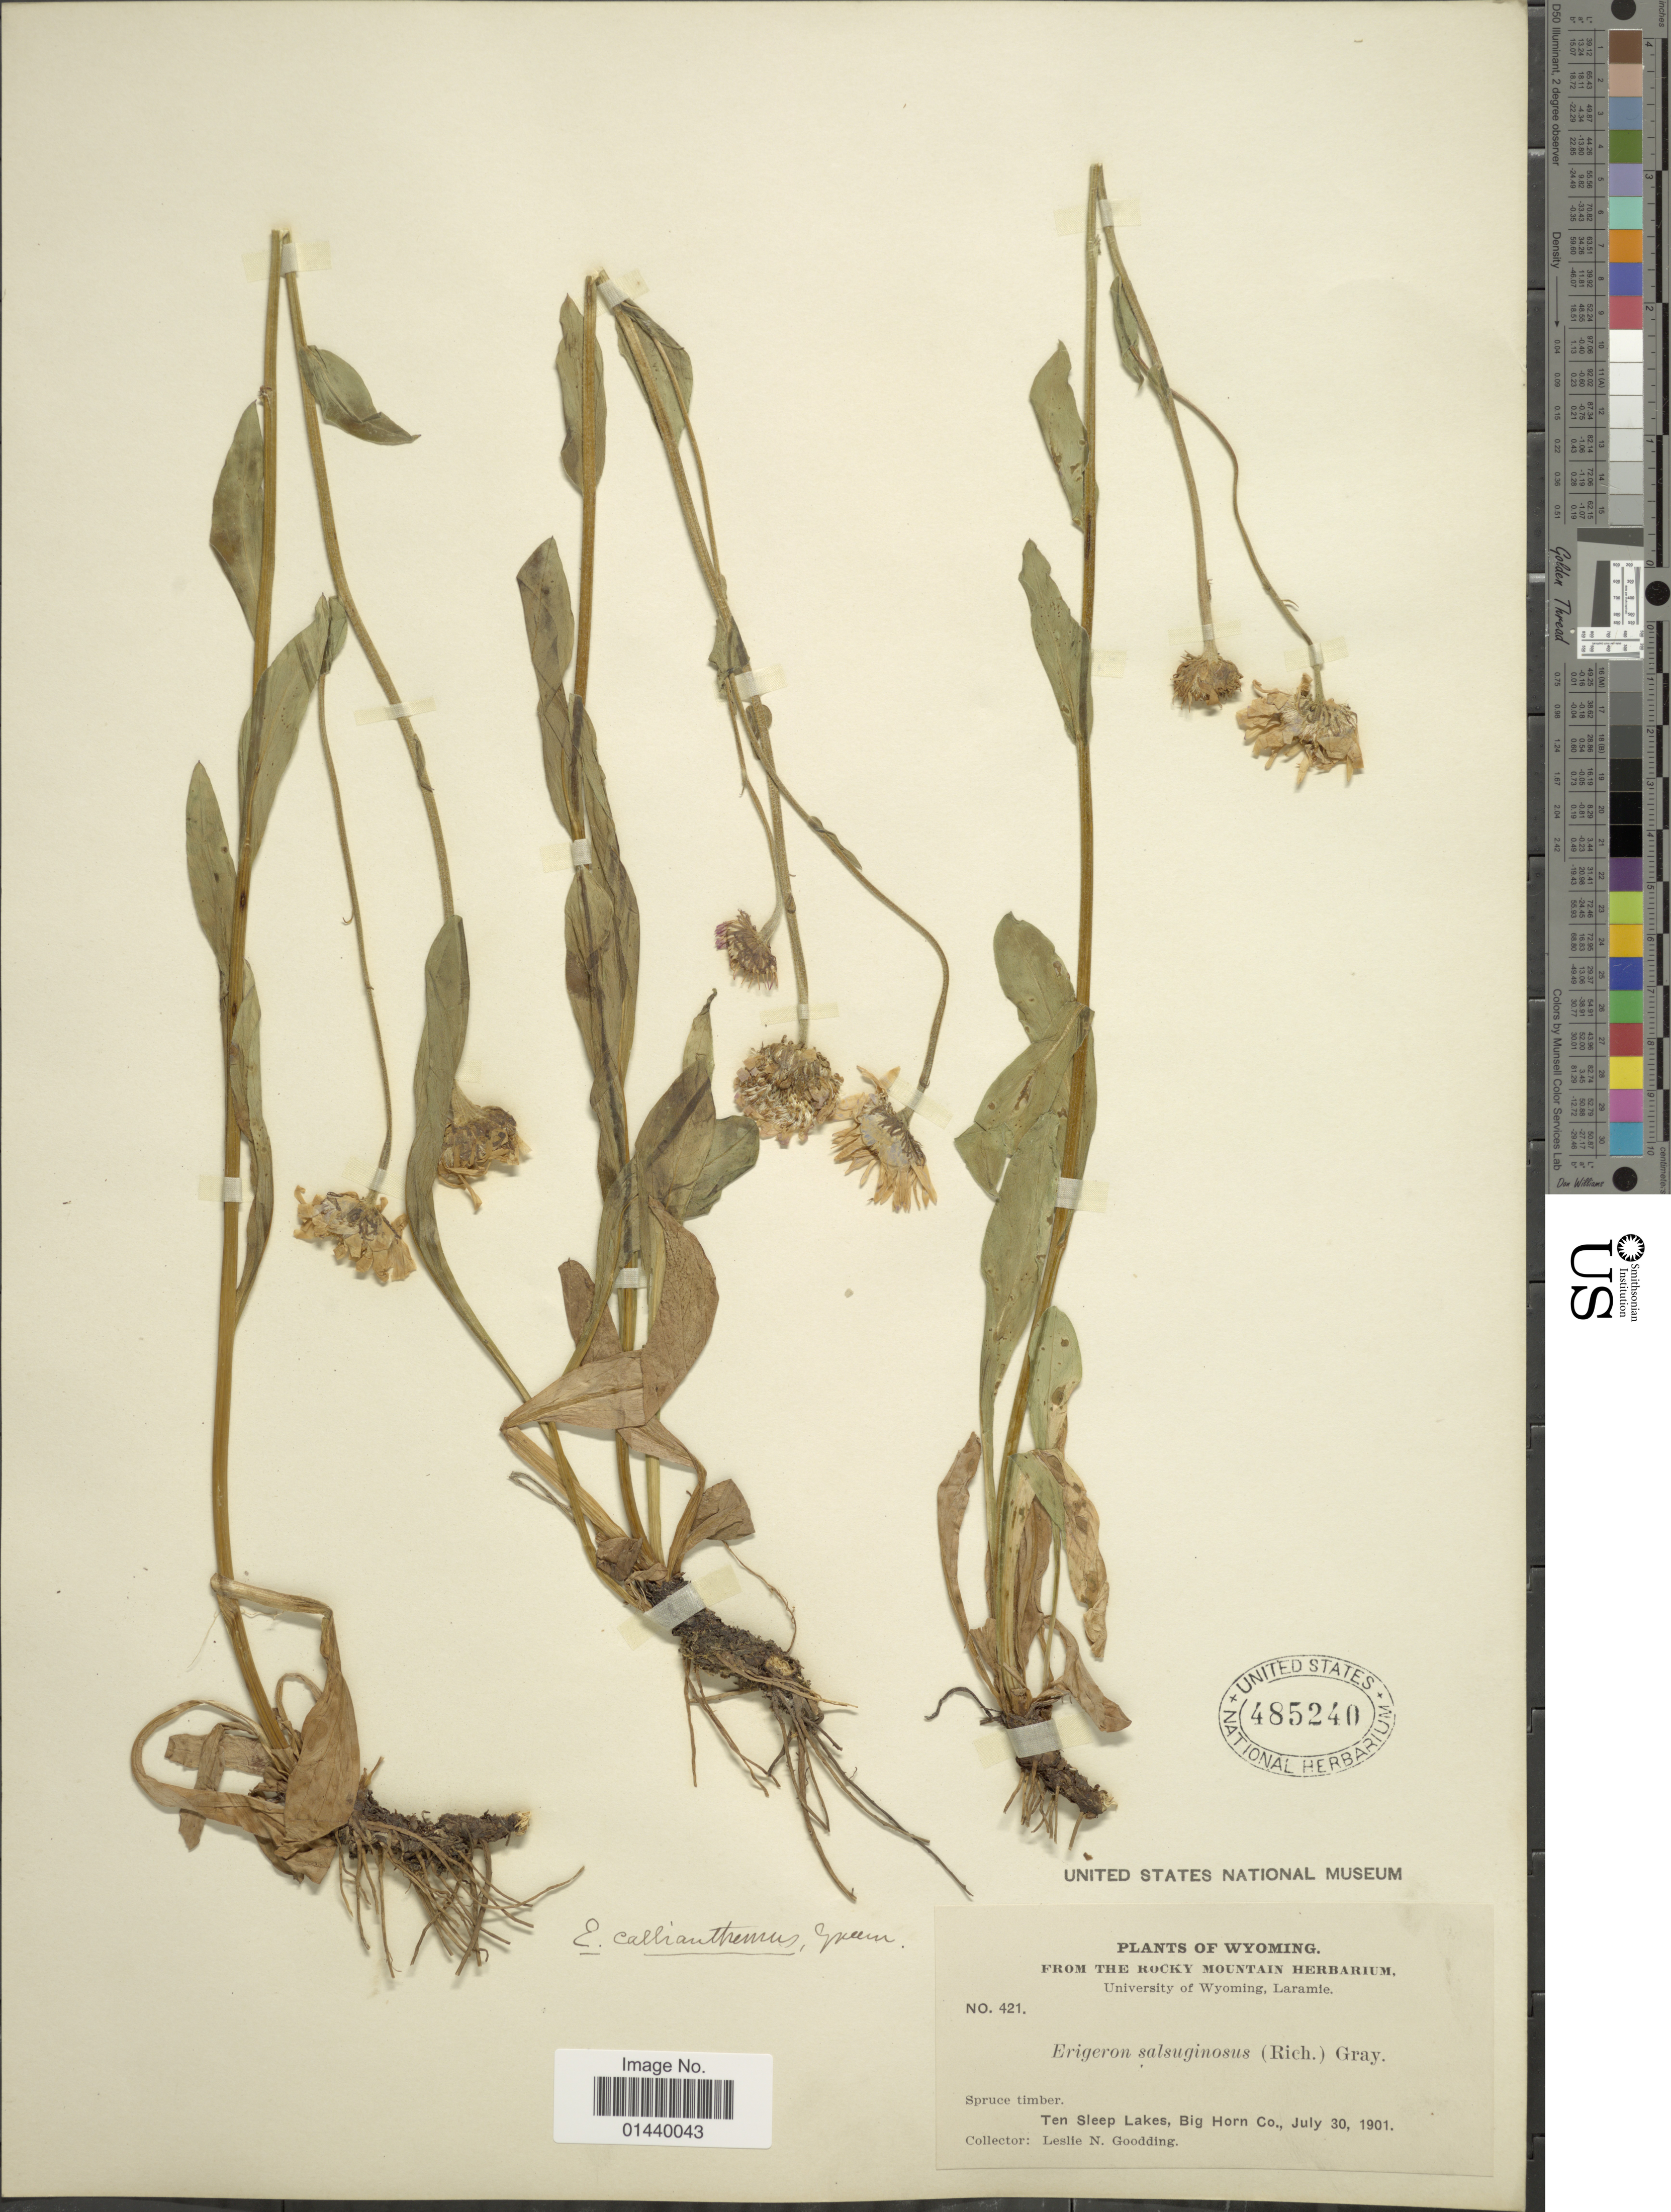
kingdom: Plantae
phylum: Tracheophyta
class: Magnoliopsida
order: Asterales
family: Asteraceae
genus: Erigeron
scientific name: Erigeron salsuginosus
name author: (Richardson ex R. Br.) A. Gray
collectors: L. N. Goodding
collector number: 421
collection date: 1901-07-30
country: United States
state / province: Wyoming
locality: Ten Sleep Lakes, Big Horn Co.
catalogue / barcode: US 485240